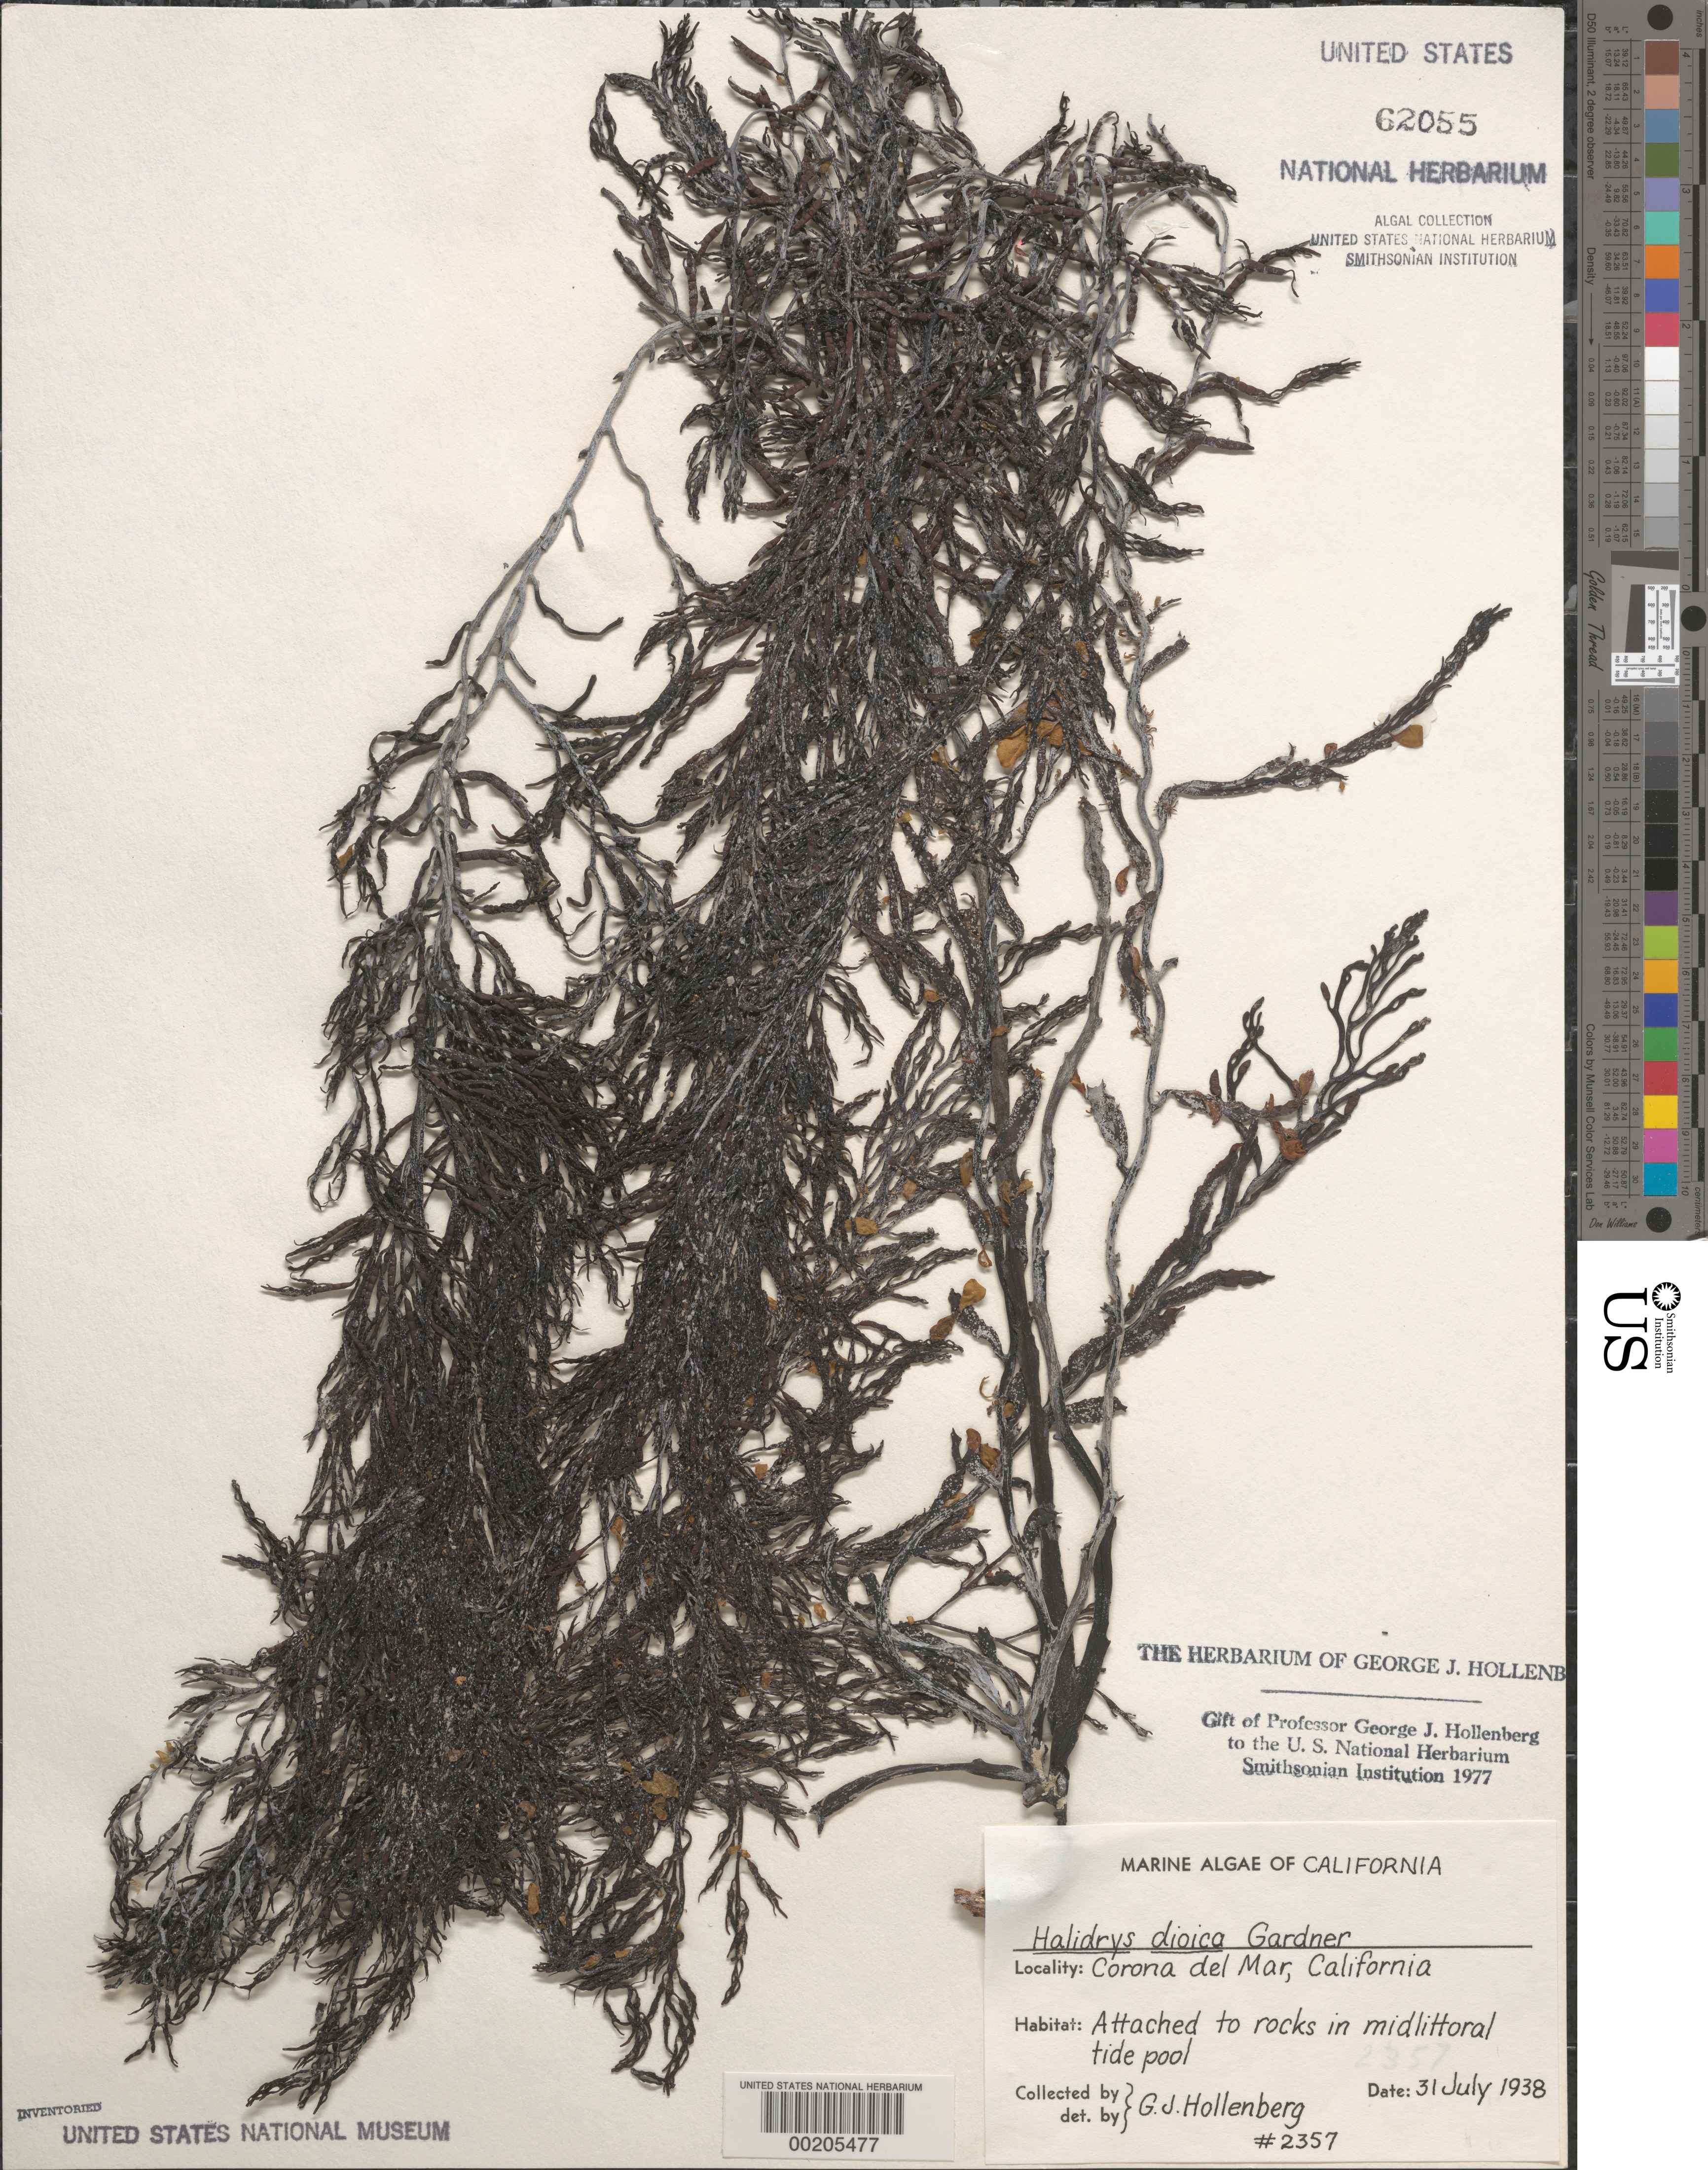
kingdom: Chromista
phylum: Ochrophyta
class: Phaeophyceae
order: Fucales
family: Sargassaceae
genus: Halidrys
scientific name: Halidrys dioica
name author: N.L. Gardner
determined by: Hollenberg, George J.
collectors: G. Hollenberg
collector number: GJH 2357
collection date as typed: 31 Jul 1938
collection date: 1938-07-31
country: United States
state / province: California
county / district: Orange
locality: Corona del Mar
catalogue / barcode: US 62055